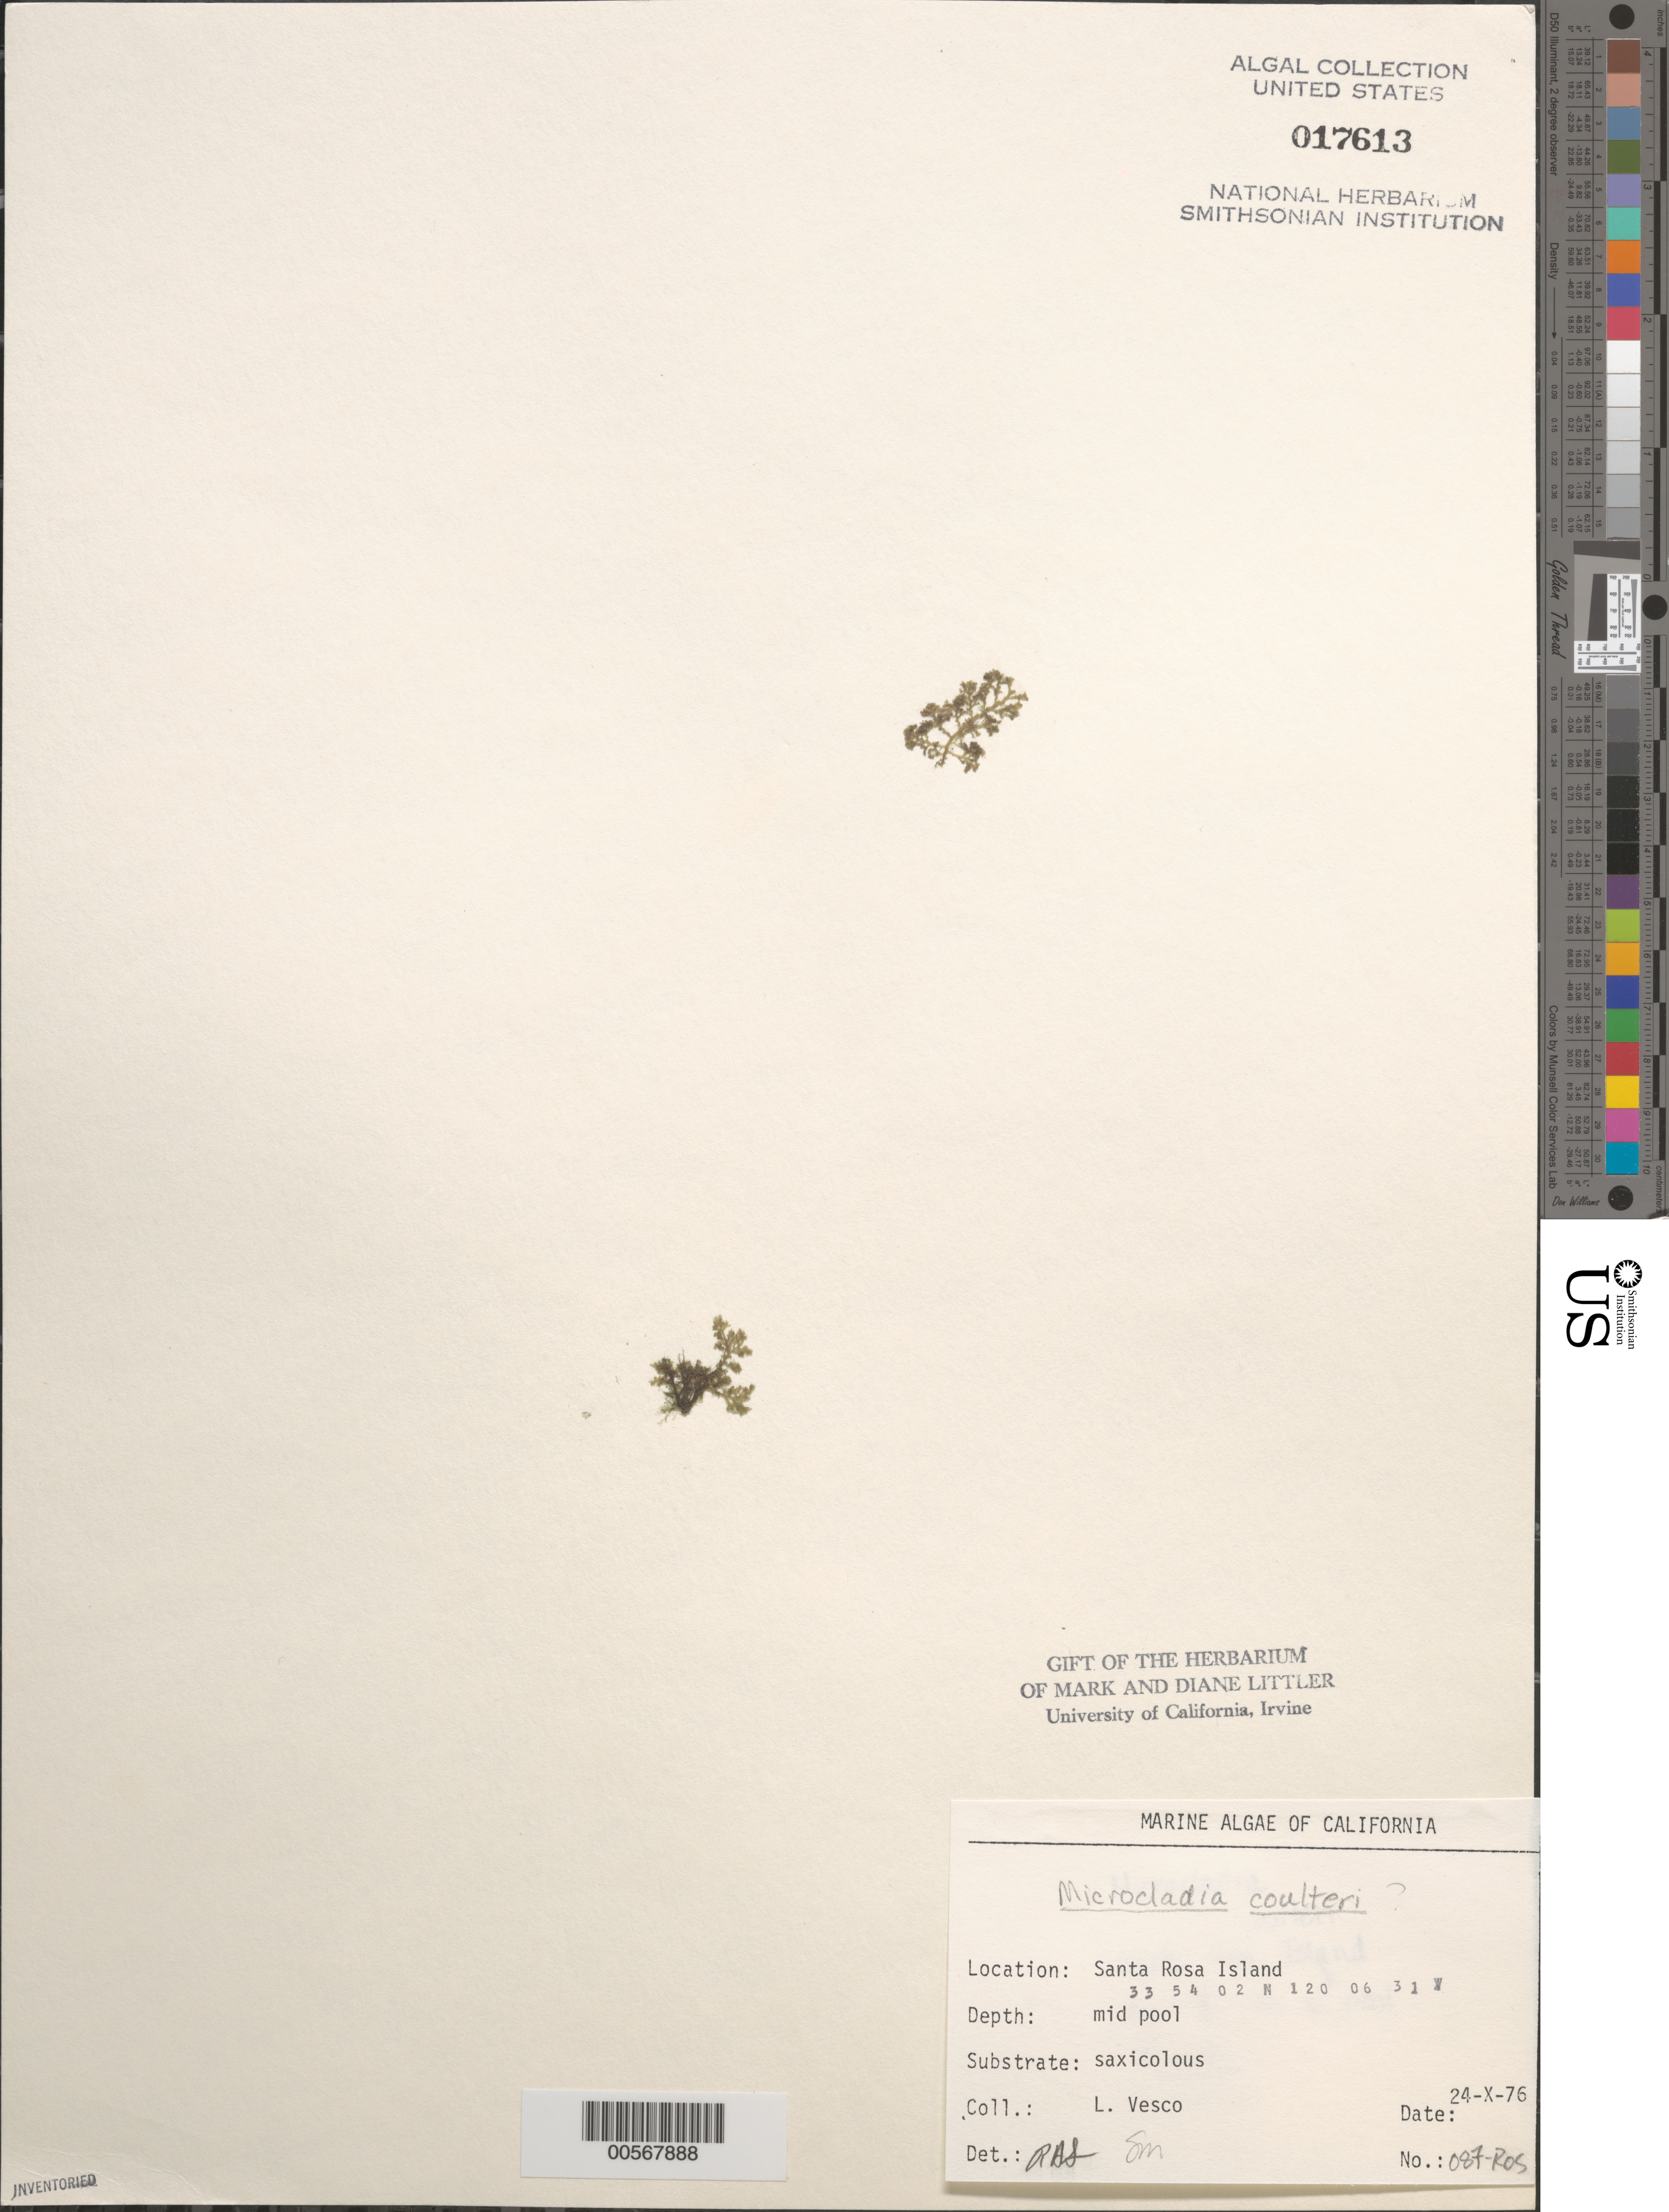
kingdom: Plantae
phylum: Rhodophyta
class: Florideophyceae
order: Ceramiales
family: Ceramiaceae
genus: Microcladia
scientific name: Microcladia coulteri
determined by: Sims, Robert H.; Murray, S. N.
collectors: L. Vesco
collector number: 087-ros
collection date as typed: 24 Oct 1976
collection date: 1976-10-24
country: United States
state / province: California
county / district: Santa Barbara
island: Santa Rosa Island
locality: Johnson's Lee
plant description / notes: BLM-SOCALBIGHT Rocky Intertidal Survey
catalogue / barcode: US 17613